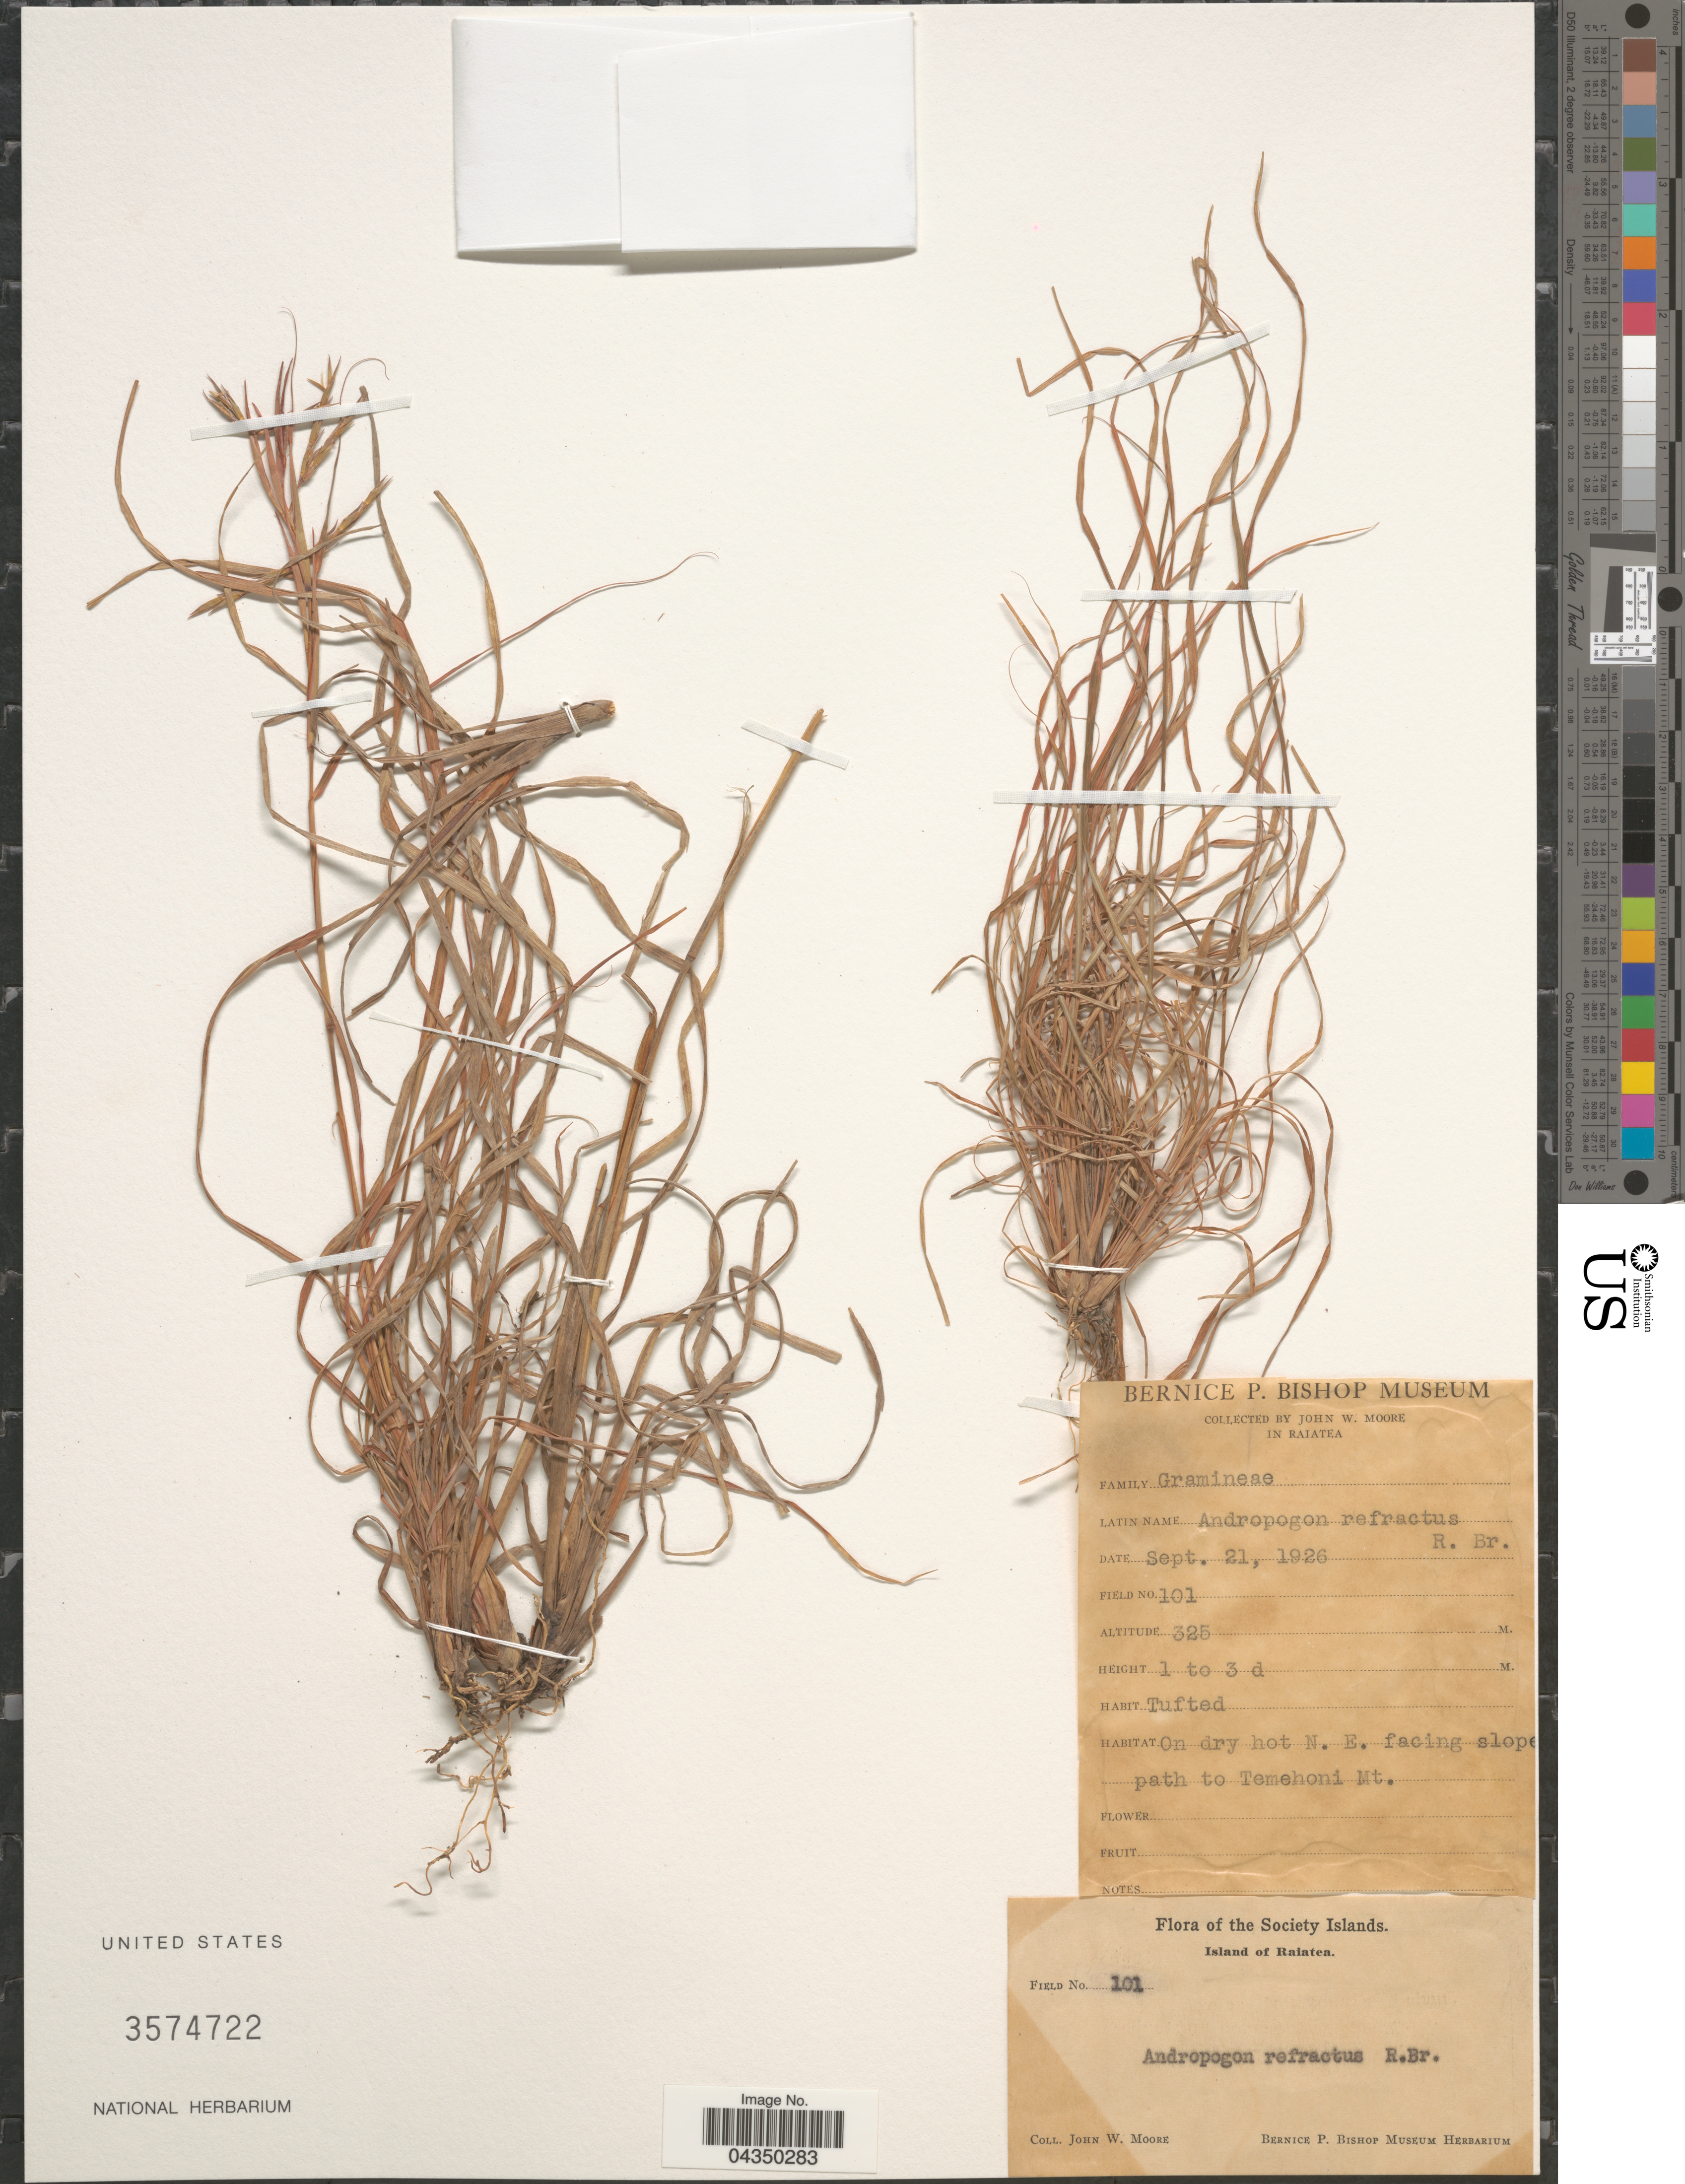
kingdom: Plantae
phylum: Tracheophyta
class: Liliopsida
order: Poales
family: Poaceae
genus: Cymbopogon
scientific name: Cymbopogon refractus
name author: (R. Br.) A. Camus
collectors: J. Moore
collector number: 101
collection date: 1926-09-21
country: French Polynesia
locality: In Raiatea. On dry hot N. E. facing slope path to Temehoni Mt. Society Islands. Island of Raiatea.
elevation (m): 325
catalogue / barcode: US 3574722